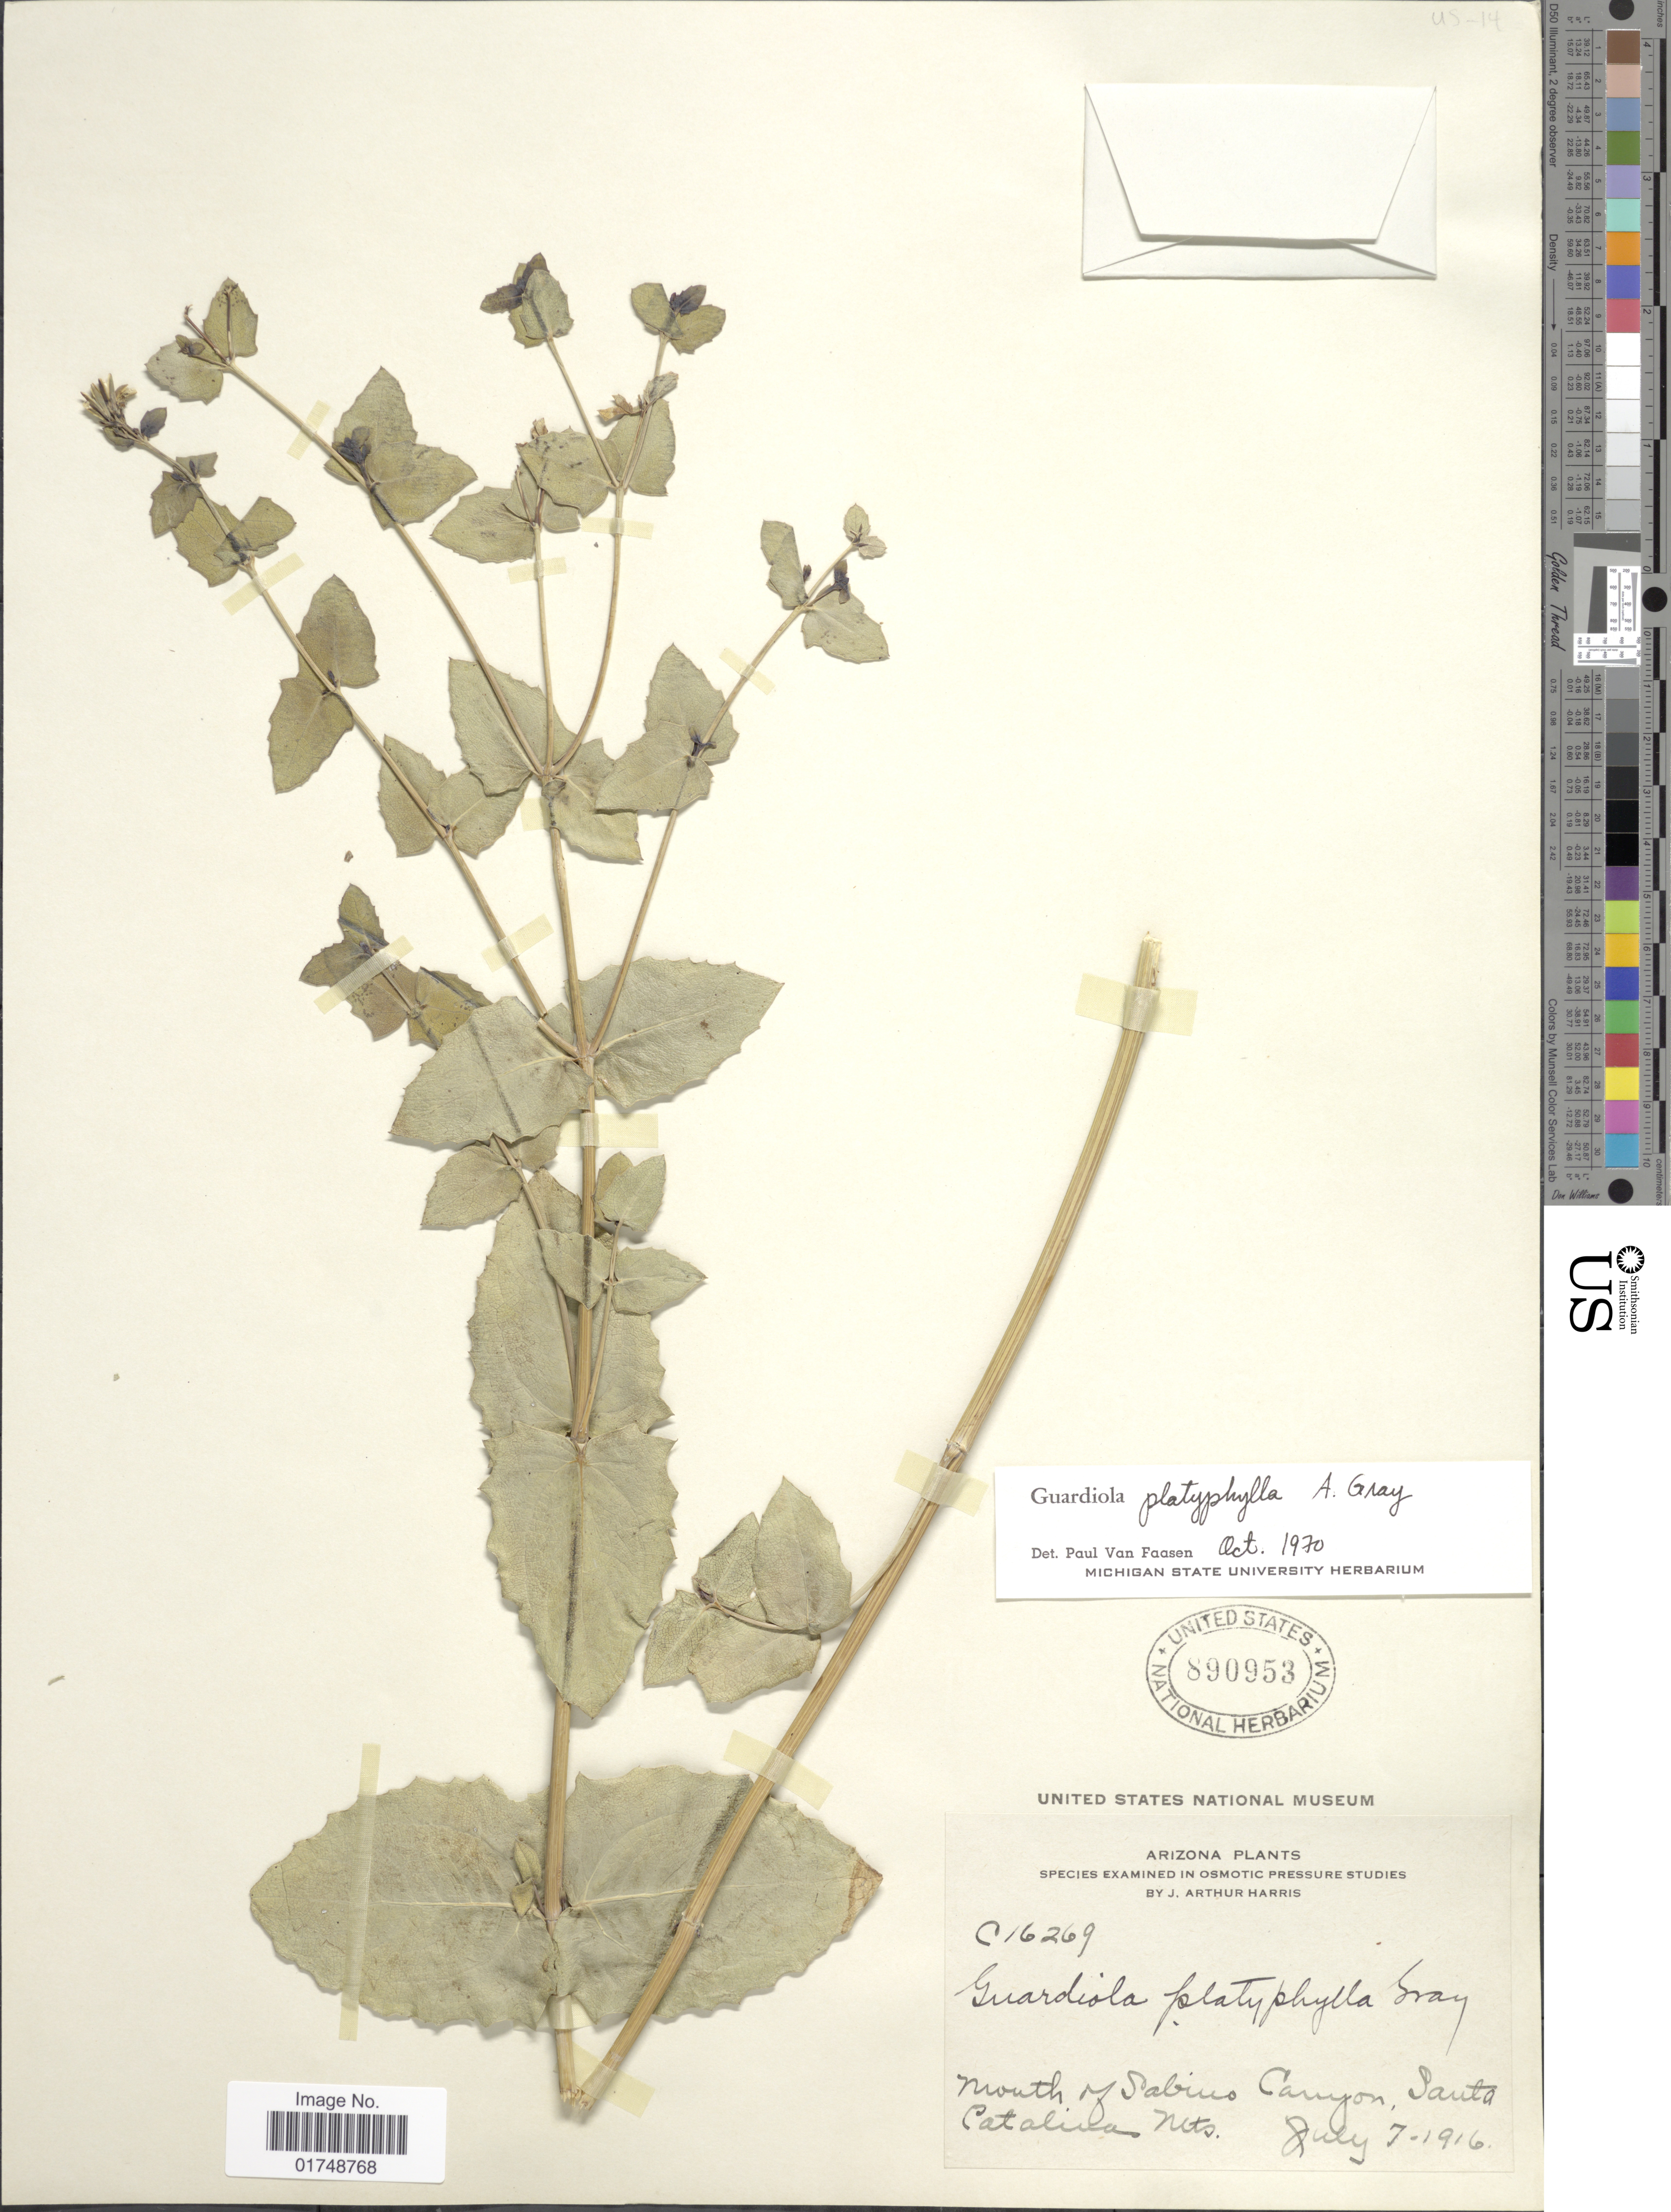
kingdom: Plantae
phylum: Tracheophyta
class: Magnoliopsida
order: Asterales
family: Asteraceae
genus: Guardiola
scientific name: Guardiola platyphylla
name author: A. Gray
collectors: J. A. Harris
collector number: C16269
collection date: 1916-07-07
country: United States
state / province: Arizona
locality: Mouth of Sabino Canyon, Santa Catalina Mts.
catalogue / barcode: US 890953